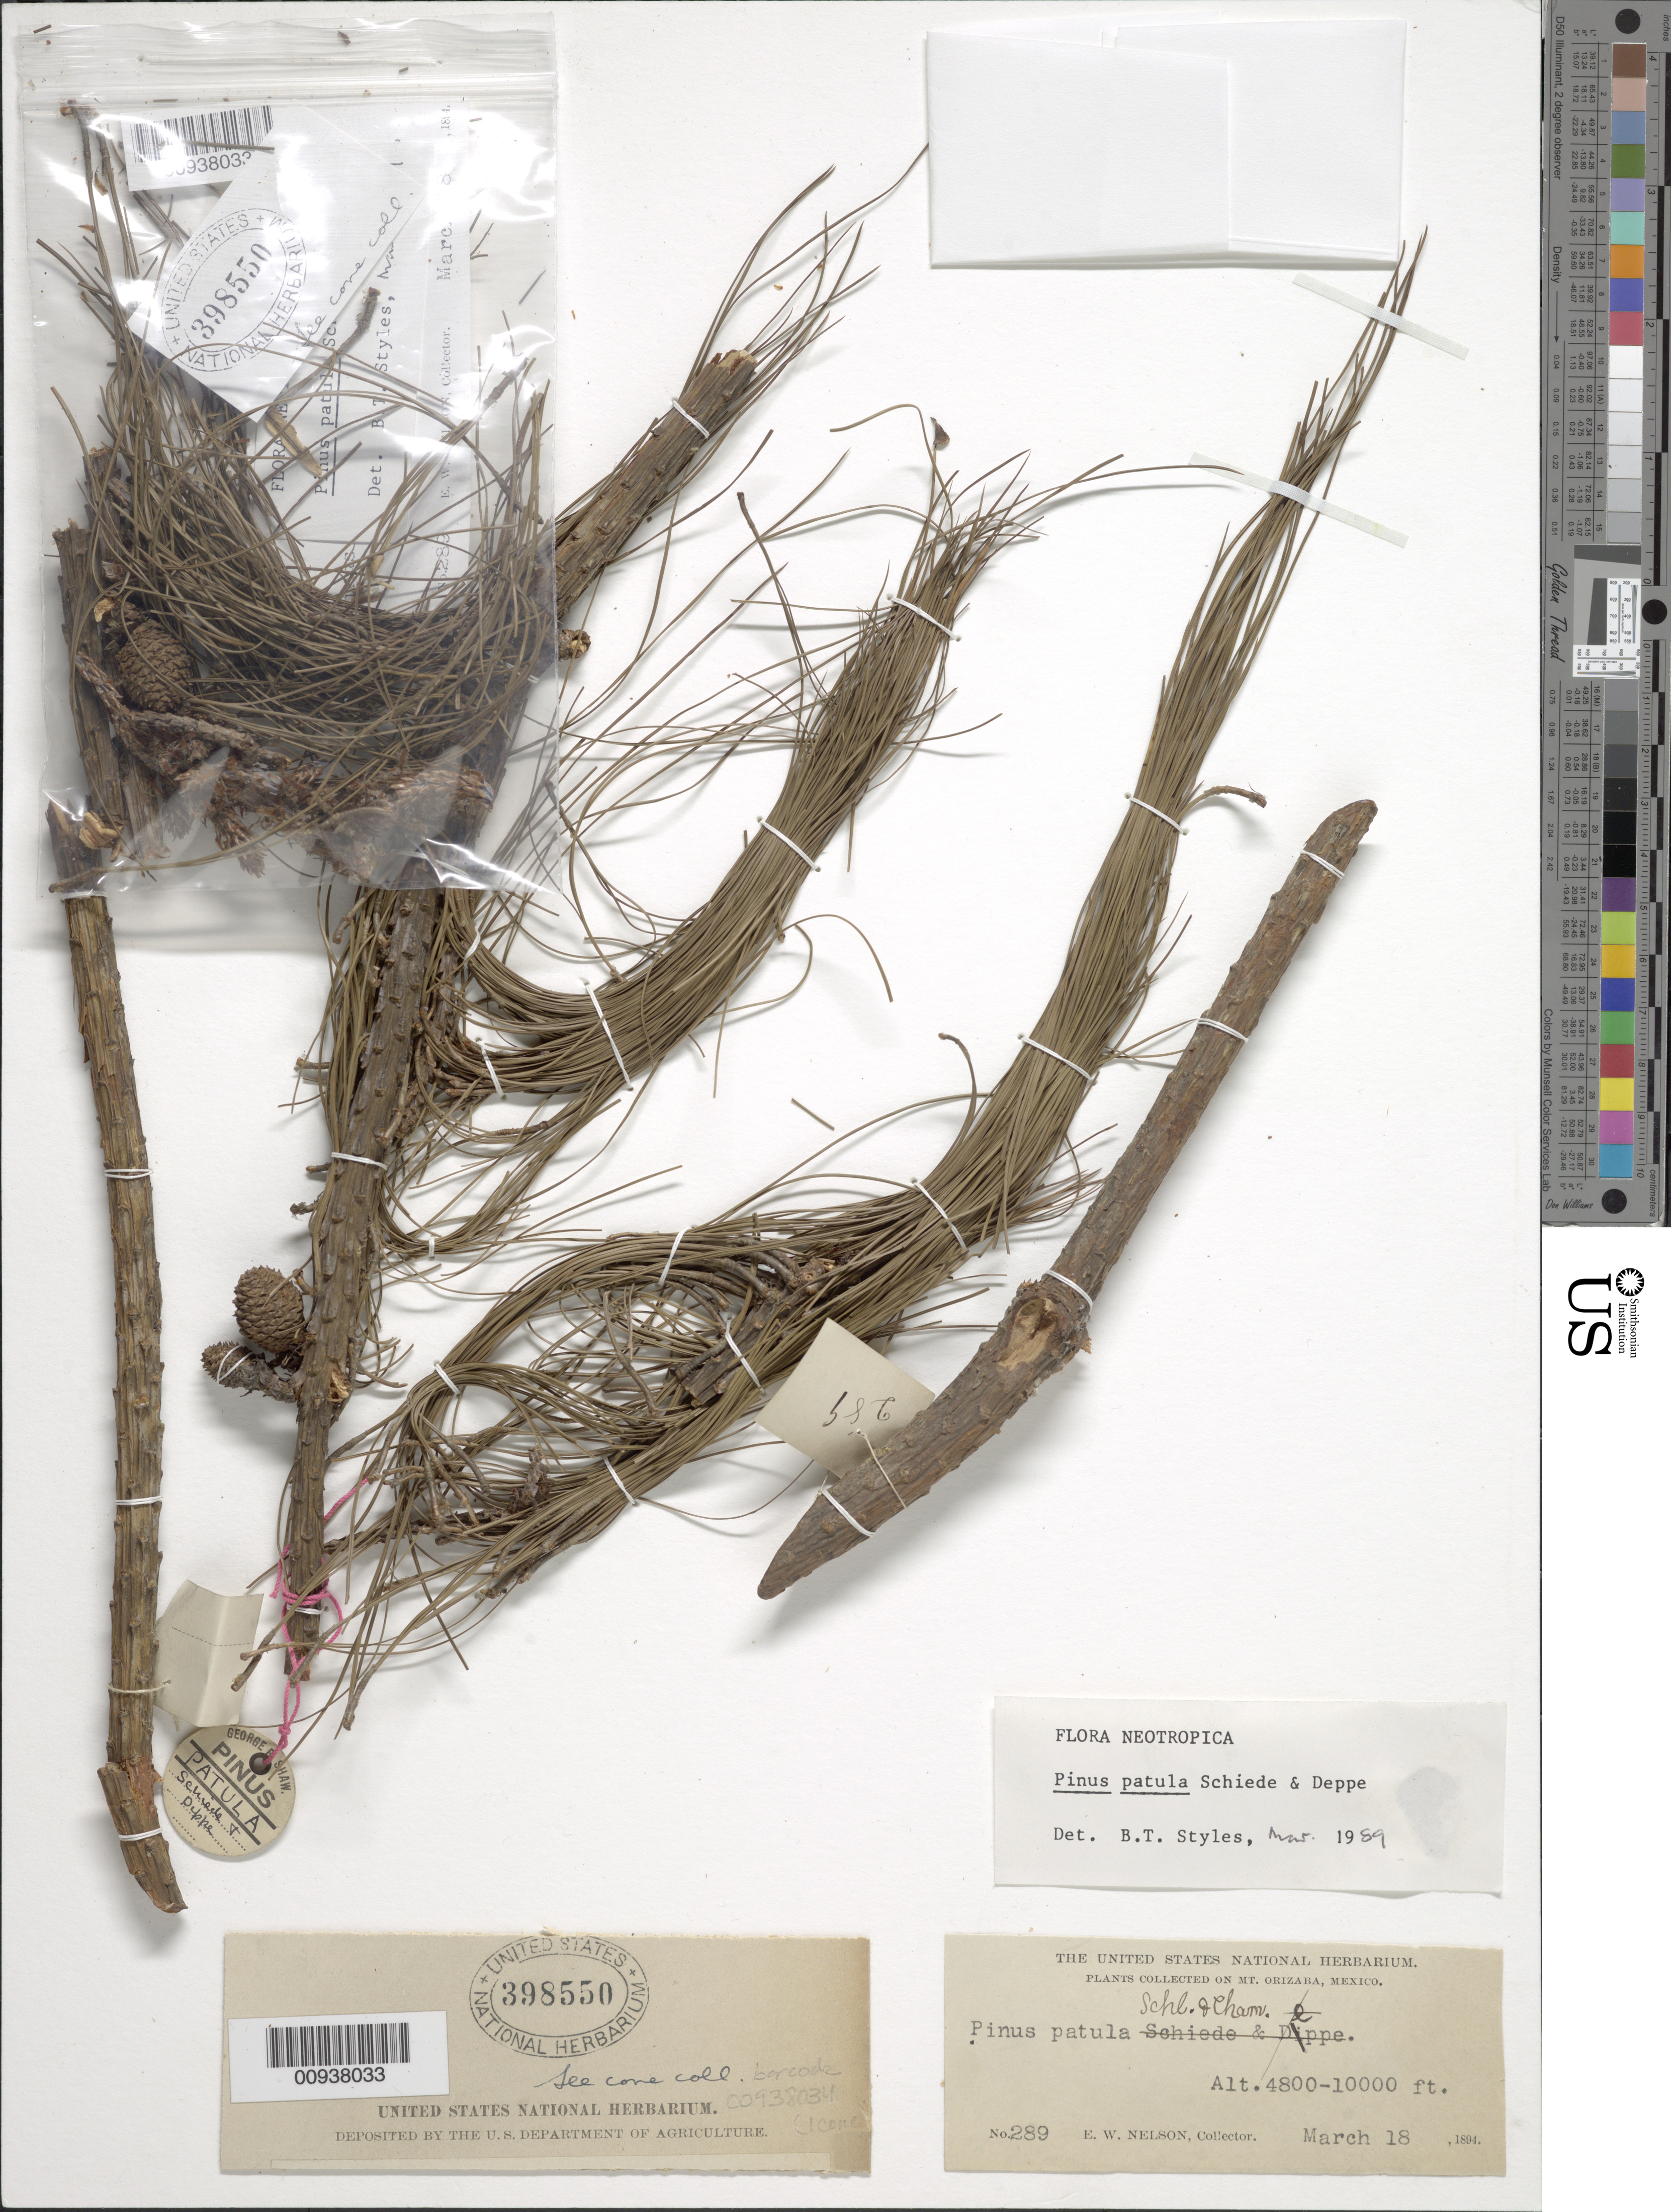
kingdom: Plantae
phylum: Tracheophyta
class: Pinopsida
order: Pinales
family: Pinaceae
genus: Pinus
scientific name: Pinus patula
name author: Schltdl. & Cham.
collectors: E. W. Nelson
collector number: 289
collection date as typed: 18 Mar 1894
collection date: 1894-03-18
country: Mexico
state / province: Veracruz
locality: Mt. Orizaba.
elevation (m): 1463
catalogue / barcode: US 398550